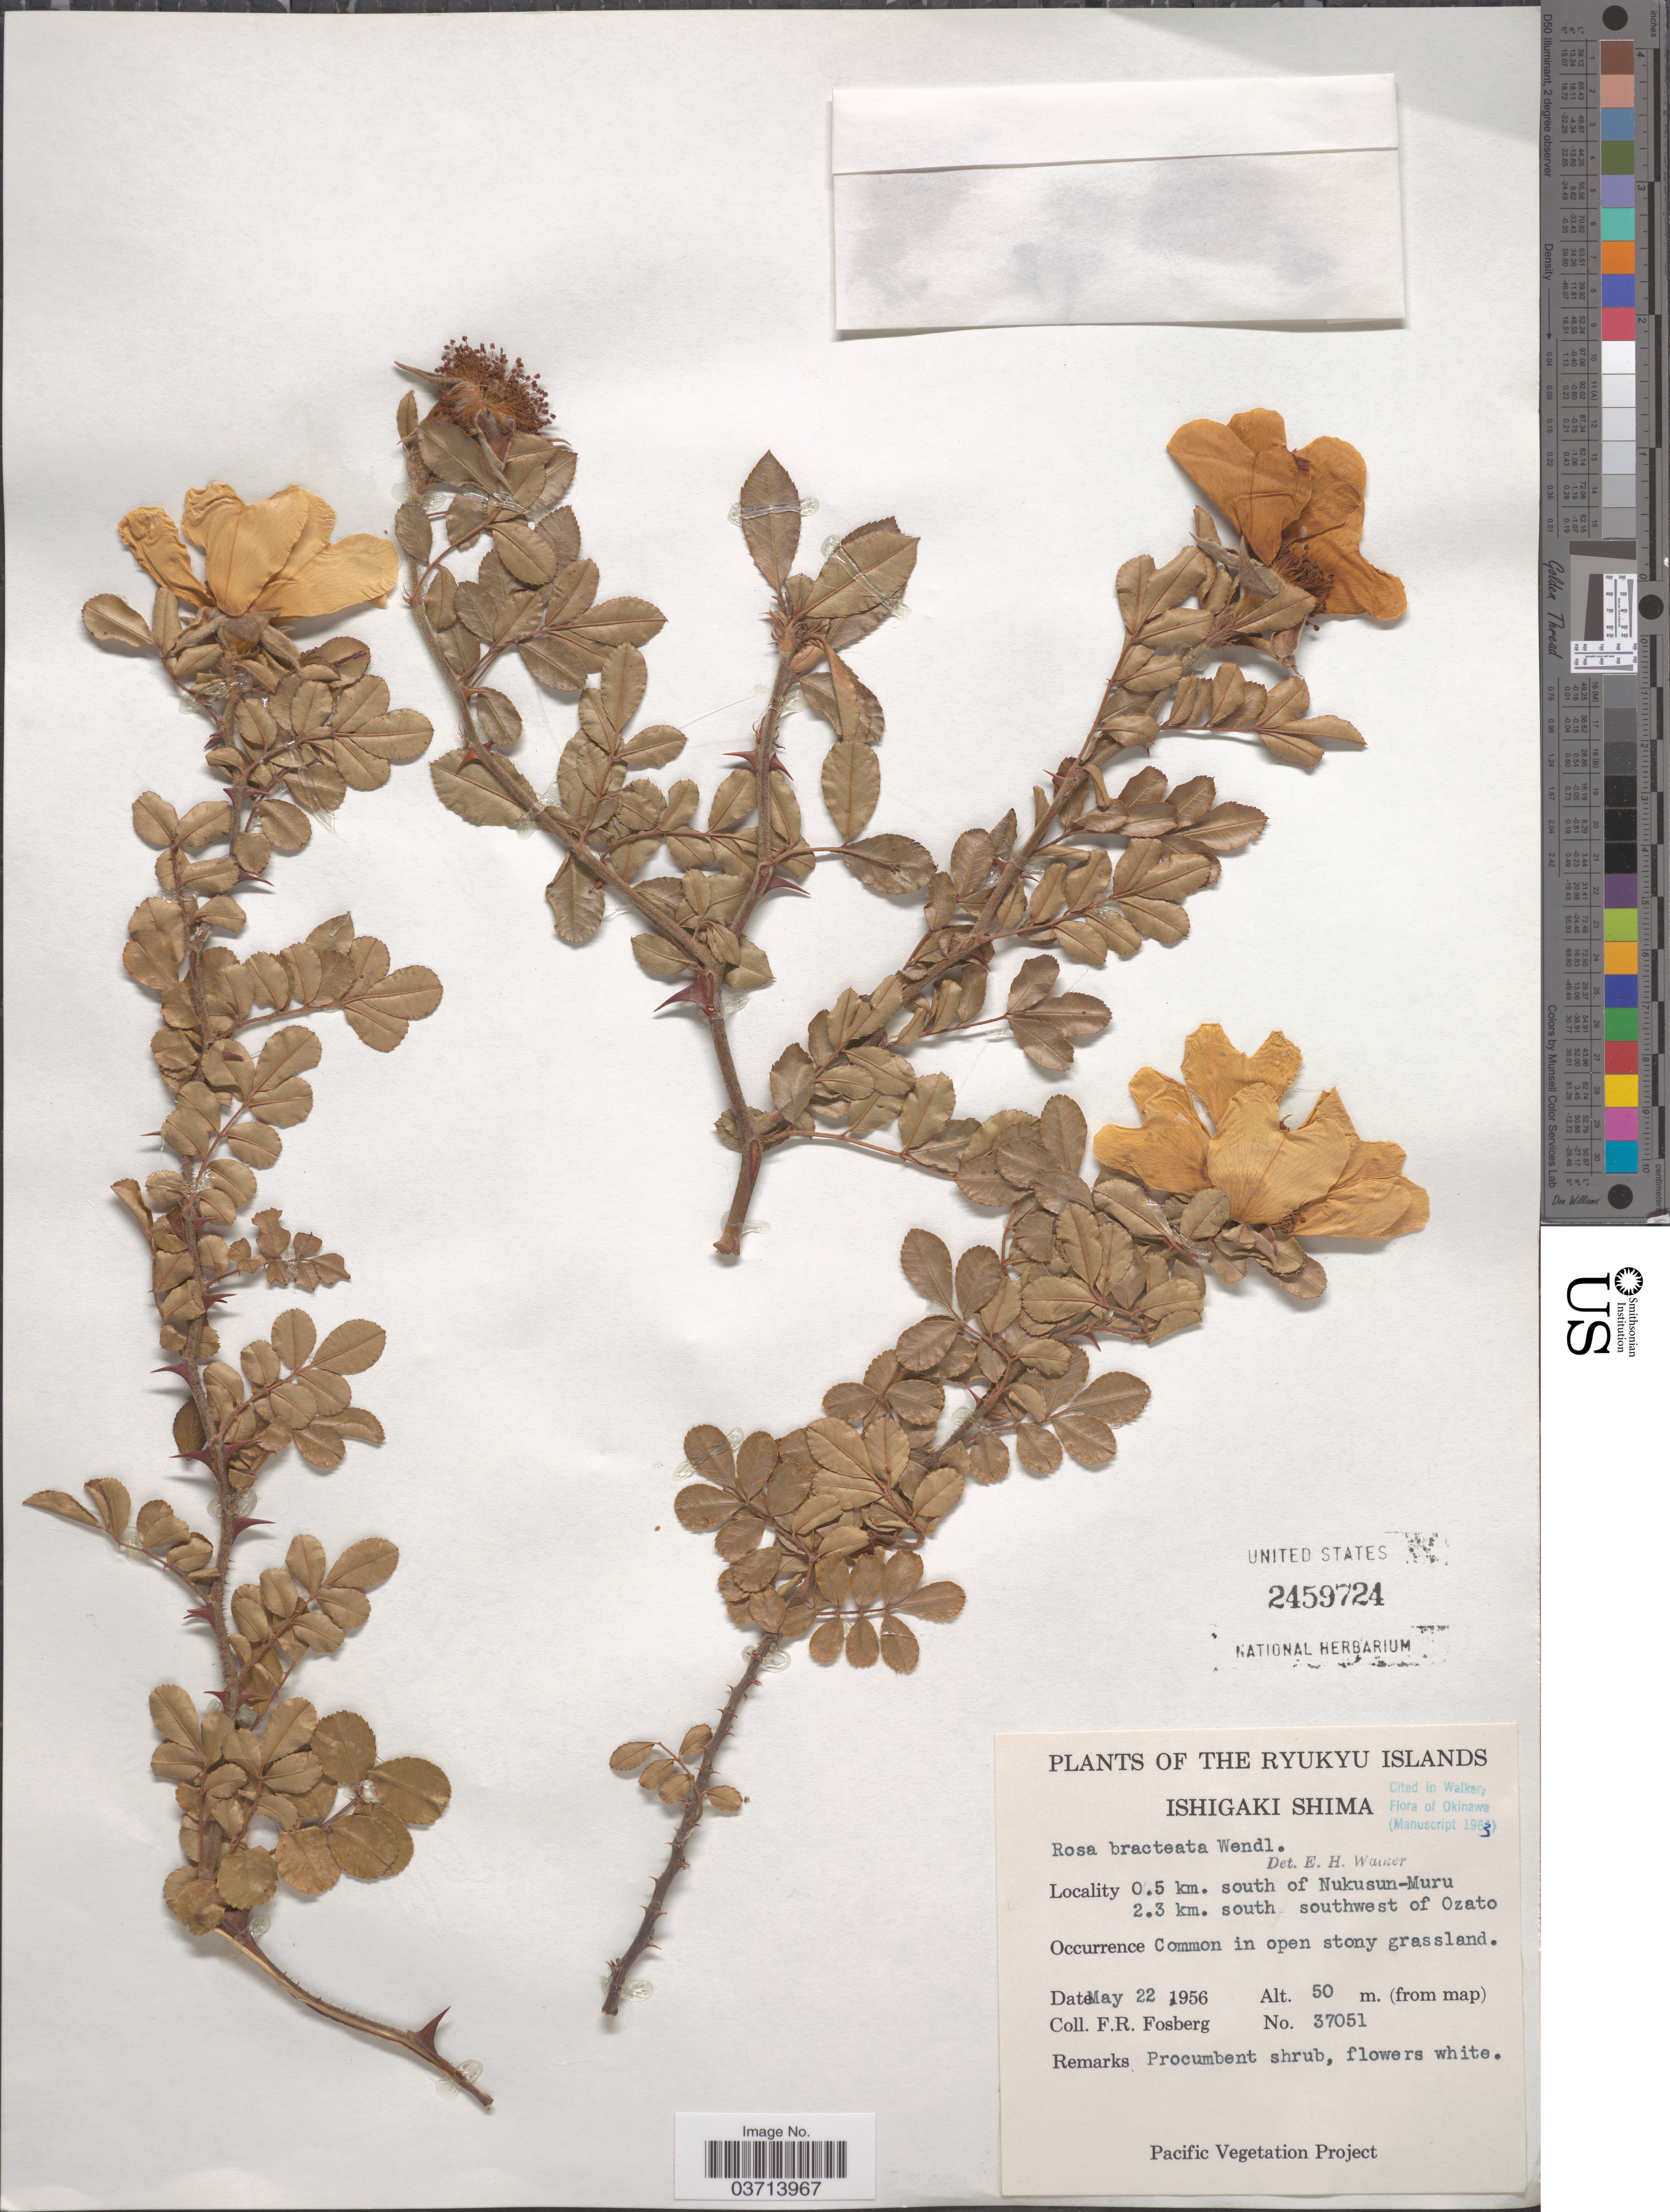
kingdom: Plantae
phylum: Tracheophyta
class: Magnoliopsida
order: Rosales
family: Rosaceae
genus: Rosa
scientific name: Rosa bracteata var. typica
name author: Lindl.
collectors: F. R. Fosberg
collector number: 37051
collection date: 1956-05-22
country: Japan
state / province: Okinawa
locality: The Ryukyu Islands. Ishigaki Shima. 0.5 km. south of Nukusun-Muru 2.3 km. south southwest of Ozato.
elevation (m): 50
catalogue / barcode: US 2459724